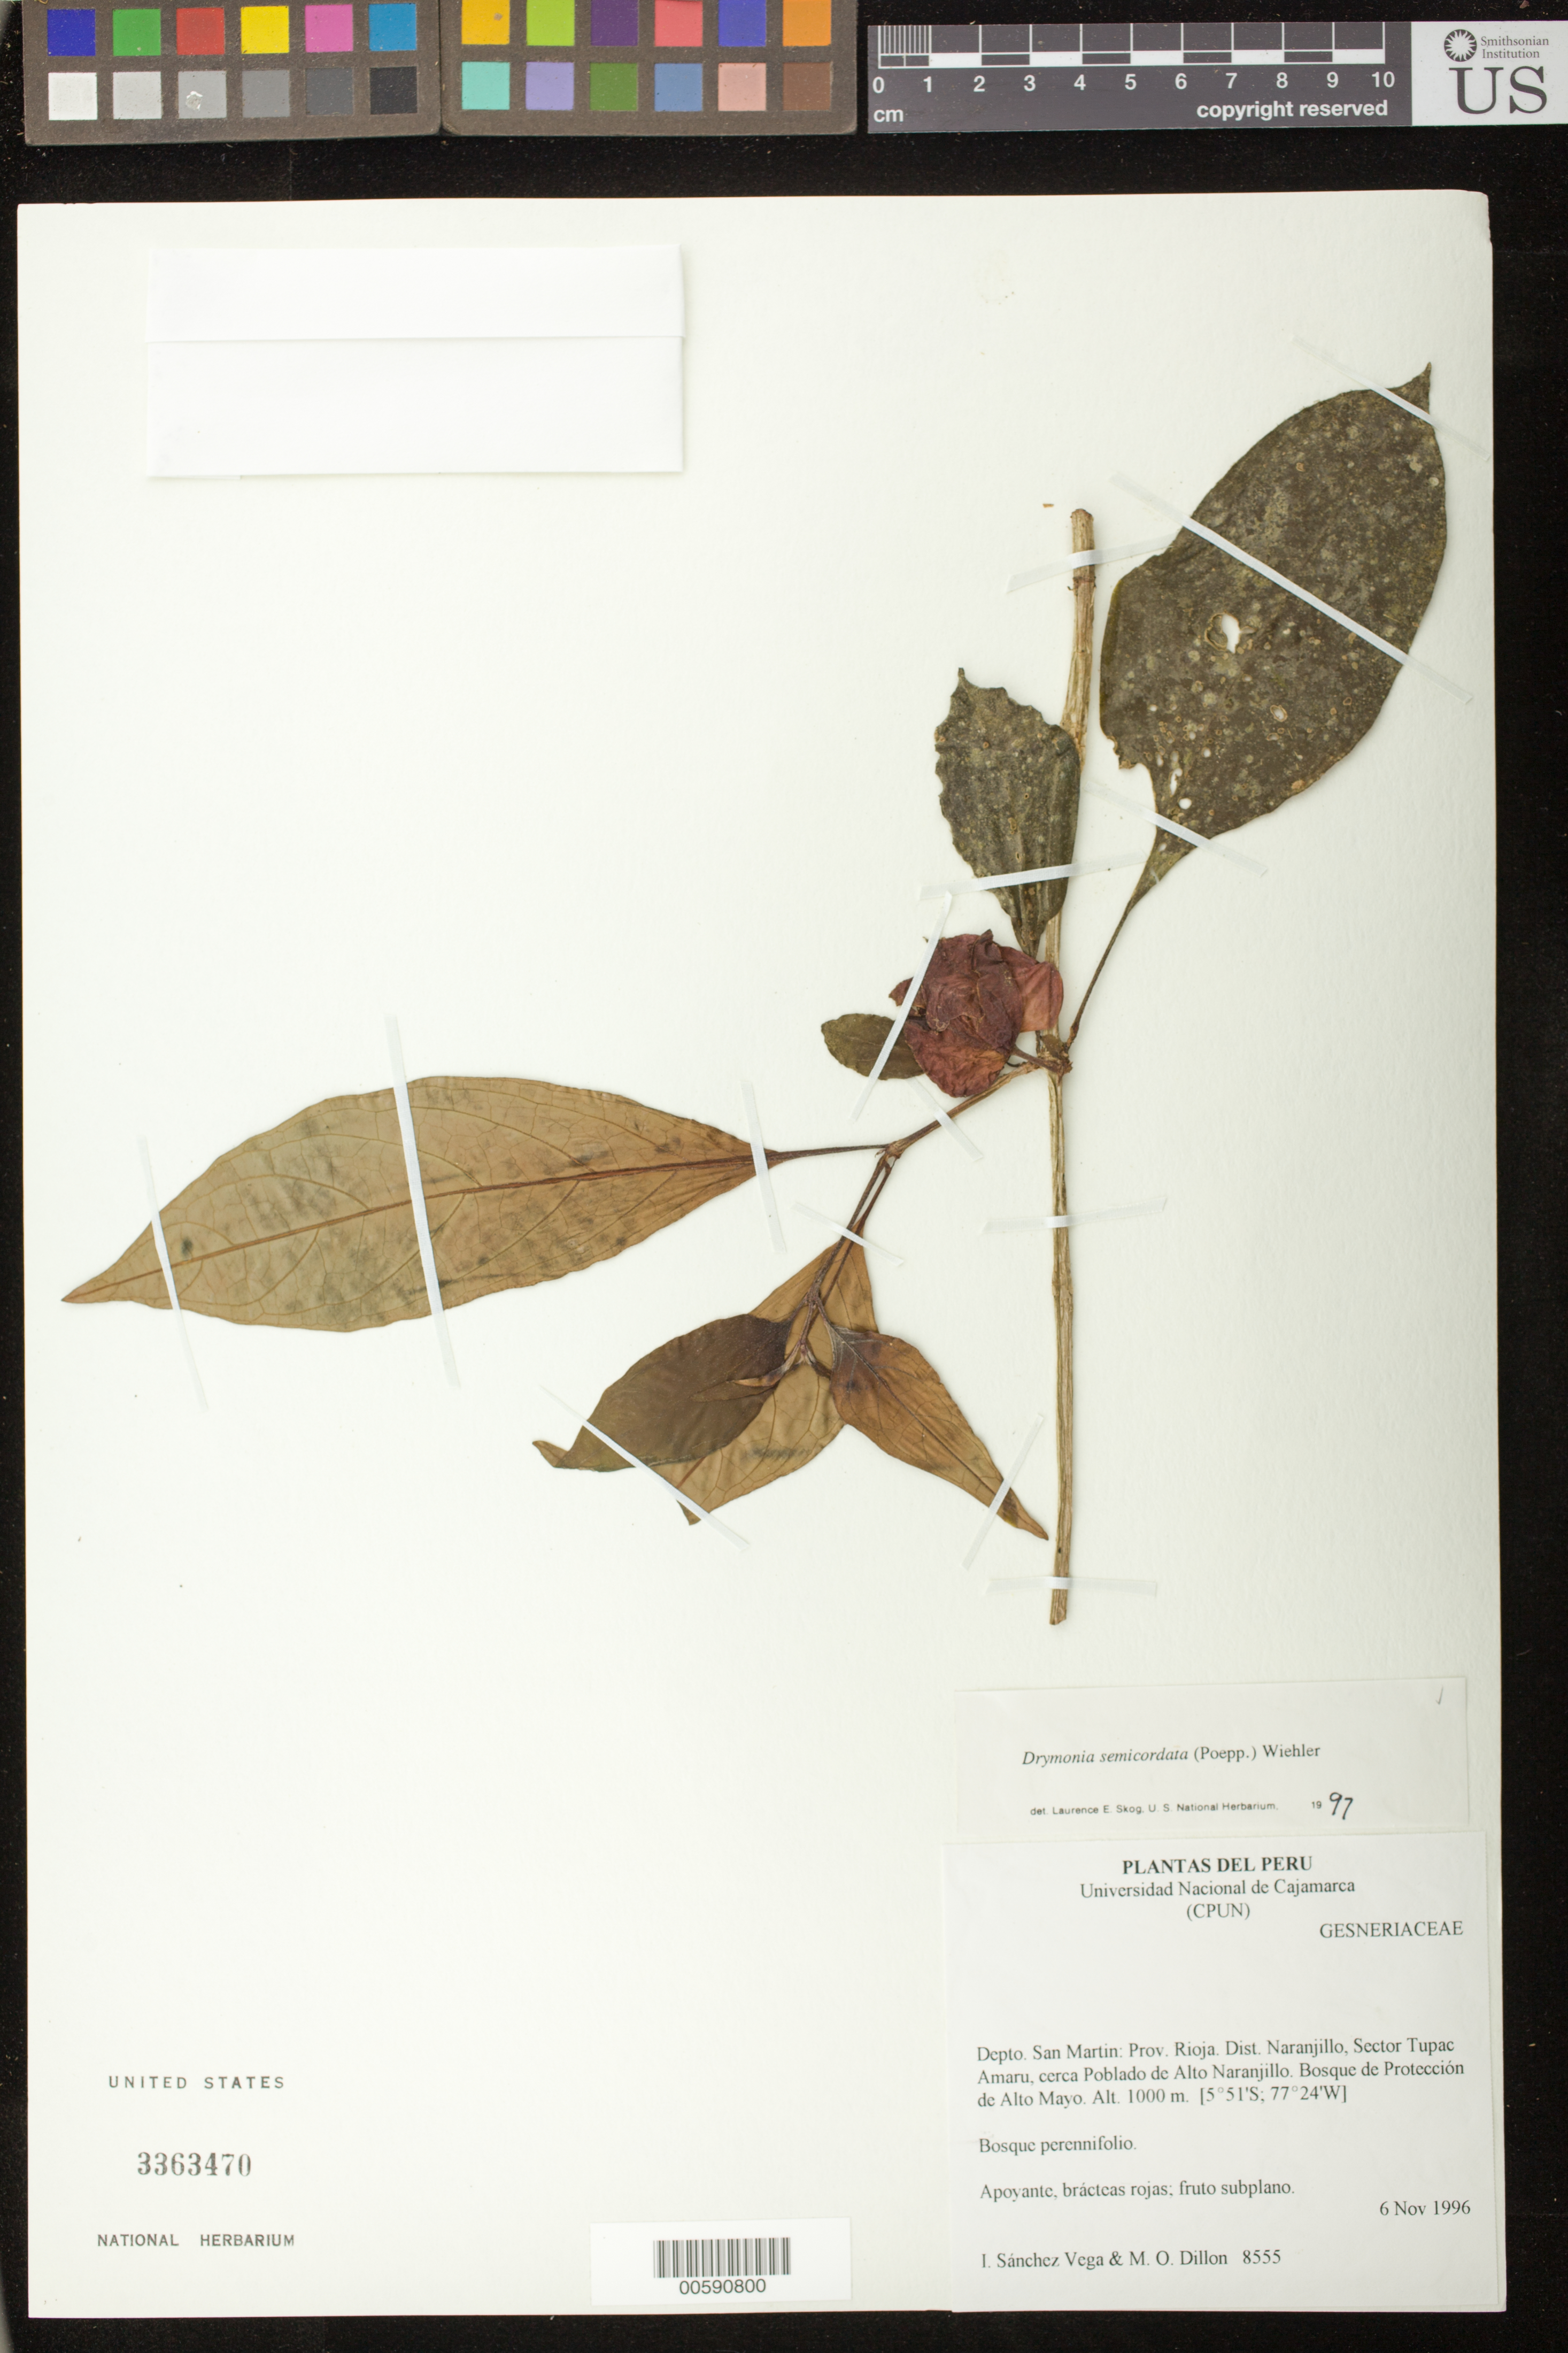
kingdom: Plantae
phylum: Tracheophyta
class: Magnoliopsida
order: Lamiales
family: Gesneriaceae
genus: Drymonia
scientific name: Drymonia semicordata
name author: (Poepp.) Wiehler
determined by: Skog, Laurence E.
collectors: I. M. Sánchez Vega & M. O. Dillon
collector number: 8555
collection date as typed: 06 Nov 1996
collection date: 1996-11-06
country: Peru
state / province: San Martín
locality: Prov. Rioja, Dist. Naranjillo, Sector Tupac Amaru, cerca Poblado de Alto Naranjillo; Bosque de Protección de Alto Mayo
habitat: Bosque perennifolio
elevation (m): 1000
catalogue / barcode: US 3363470